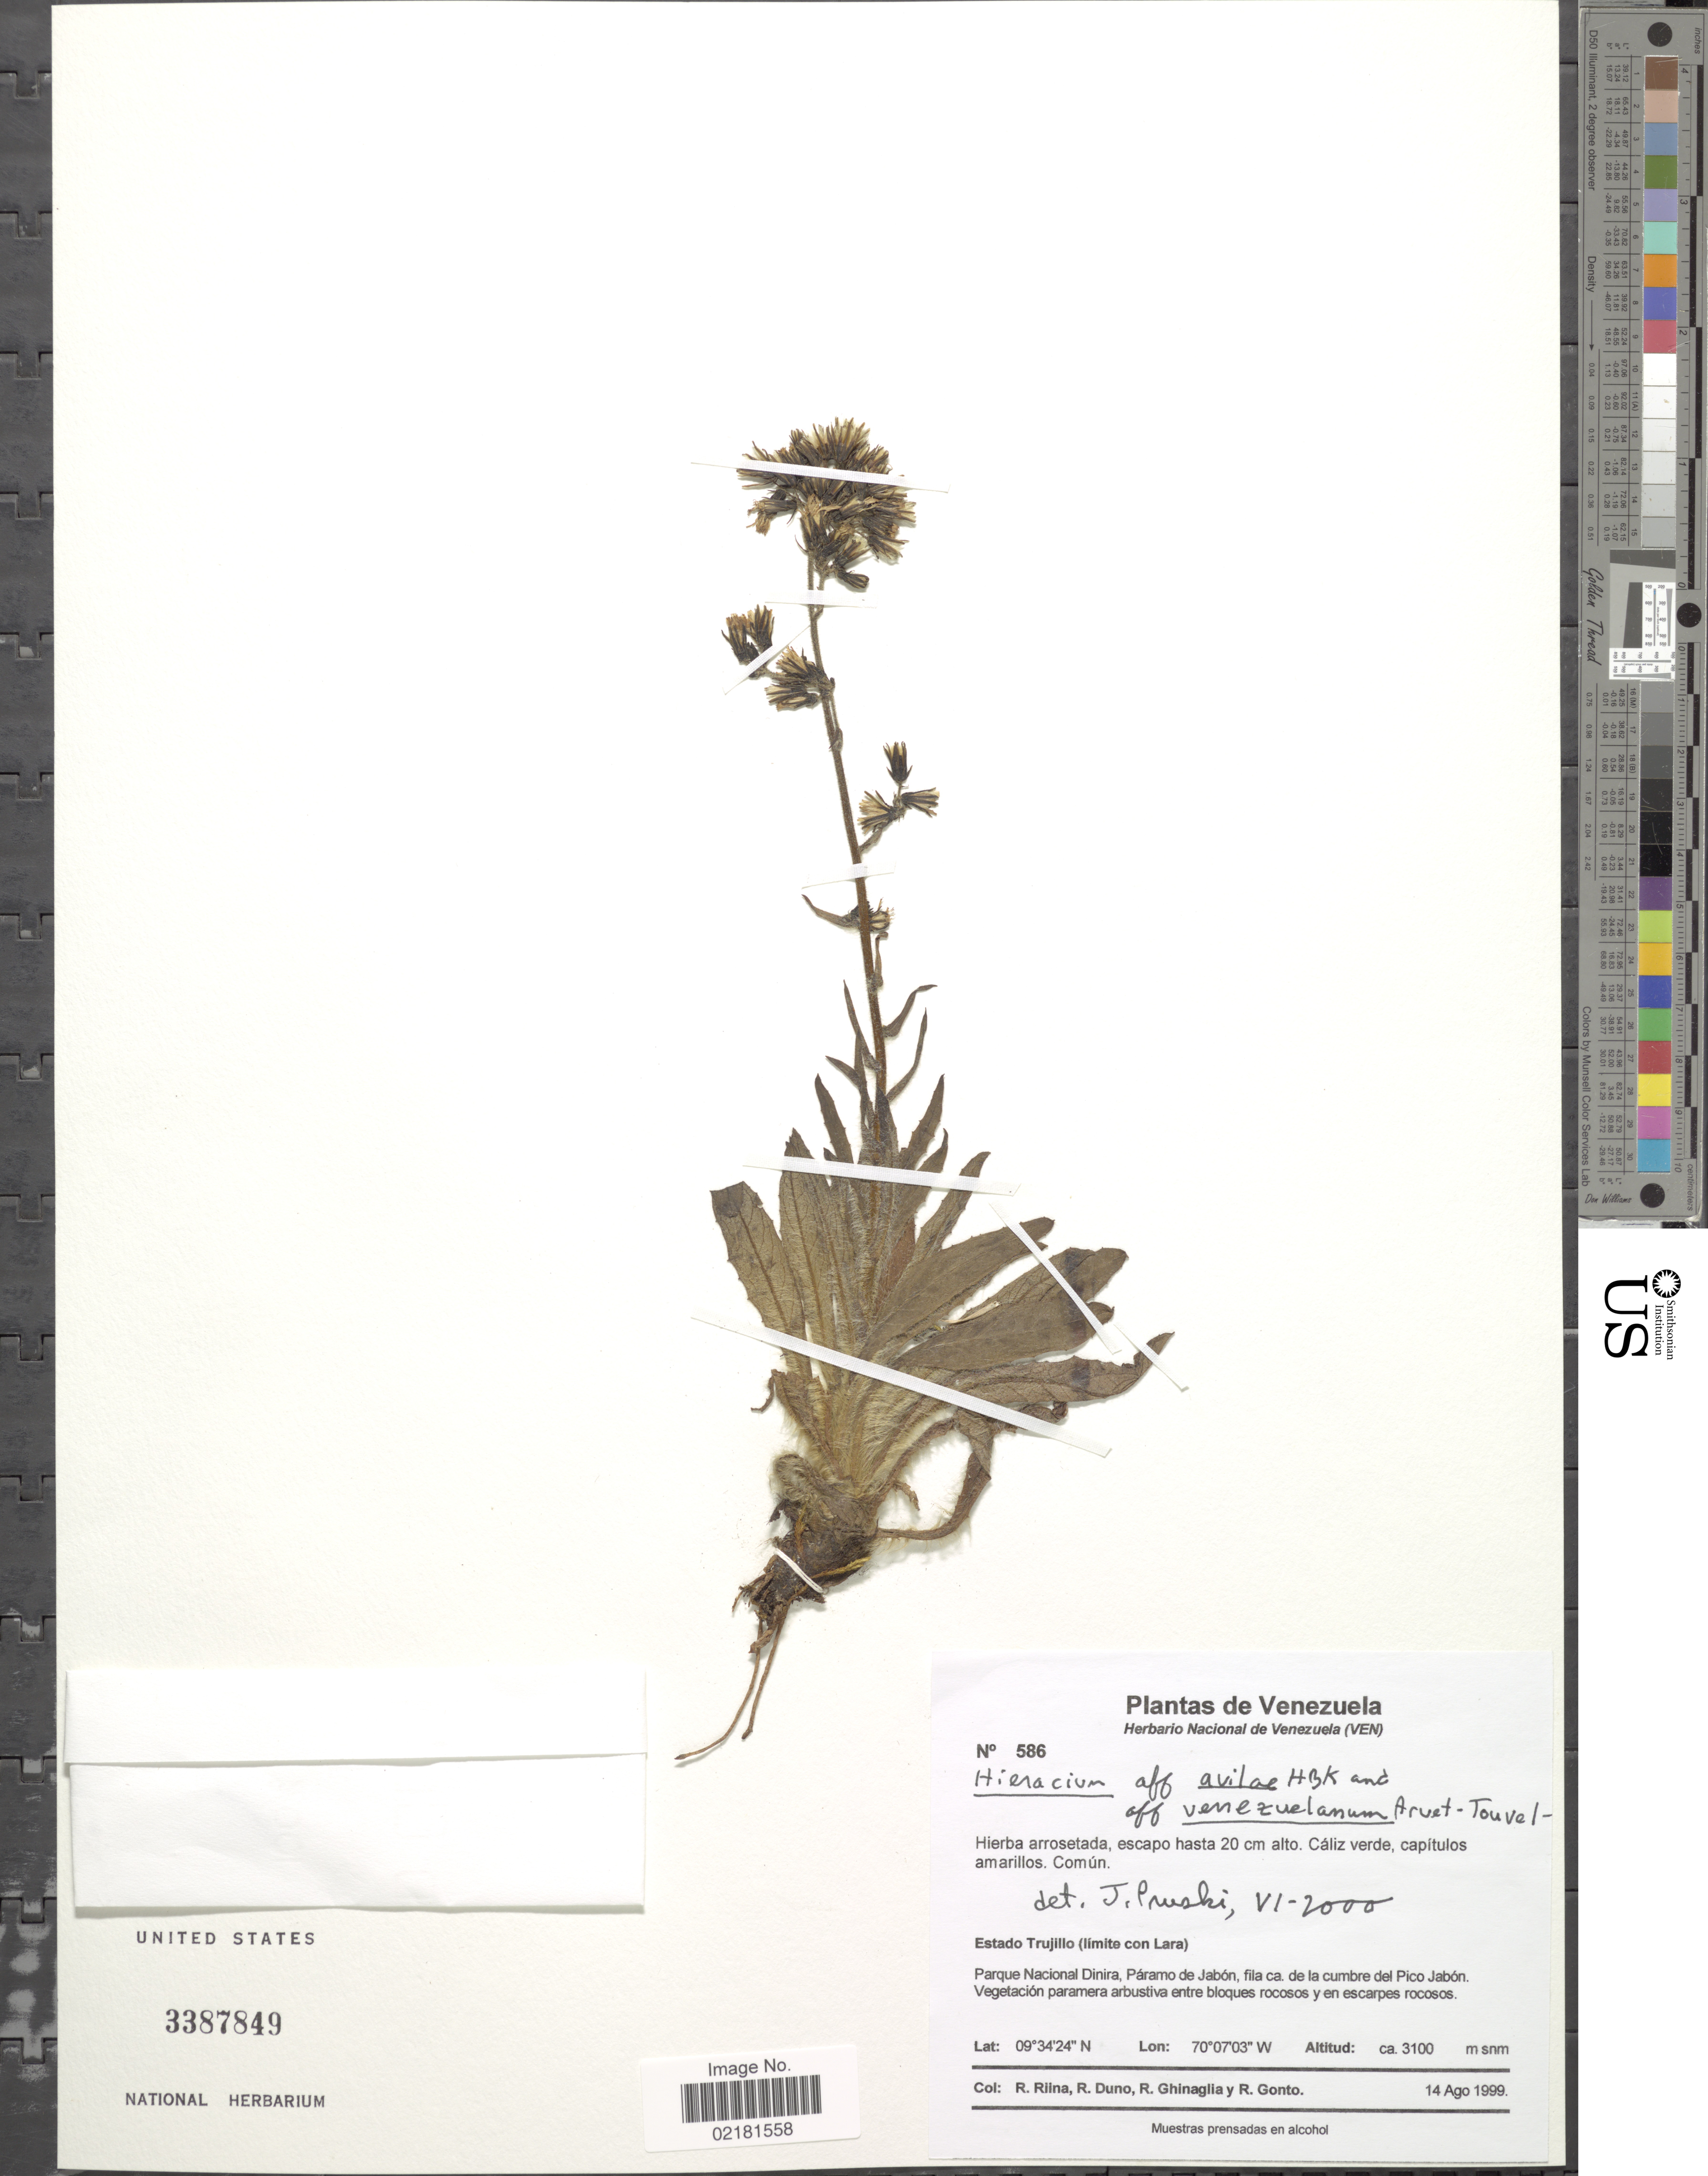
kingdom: Plantae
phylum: Tracheophyta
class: Magnoliopsida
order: Asterales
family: Asteraceae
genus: Hieracium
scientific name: Hieracium avilae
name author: Kunth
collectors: R. Riina, R. Duno de Stefano, R. Ghinaglia & R. Gonto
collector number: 586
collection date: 1999-08-14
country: Venezuela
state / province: Trujillo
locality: (limite con Lara), Parque Nacional Dinira, Paramo de Jabon, fila ca. de la cumbre del Pico Jabon.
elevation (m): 3100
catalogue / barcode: US 3387849